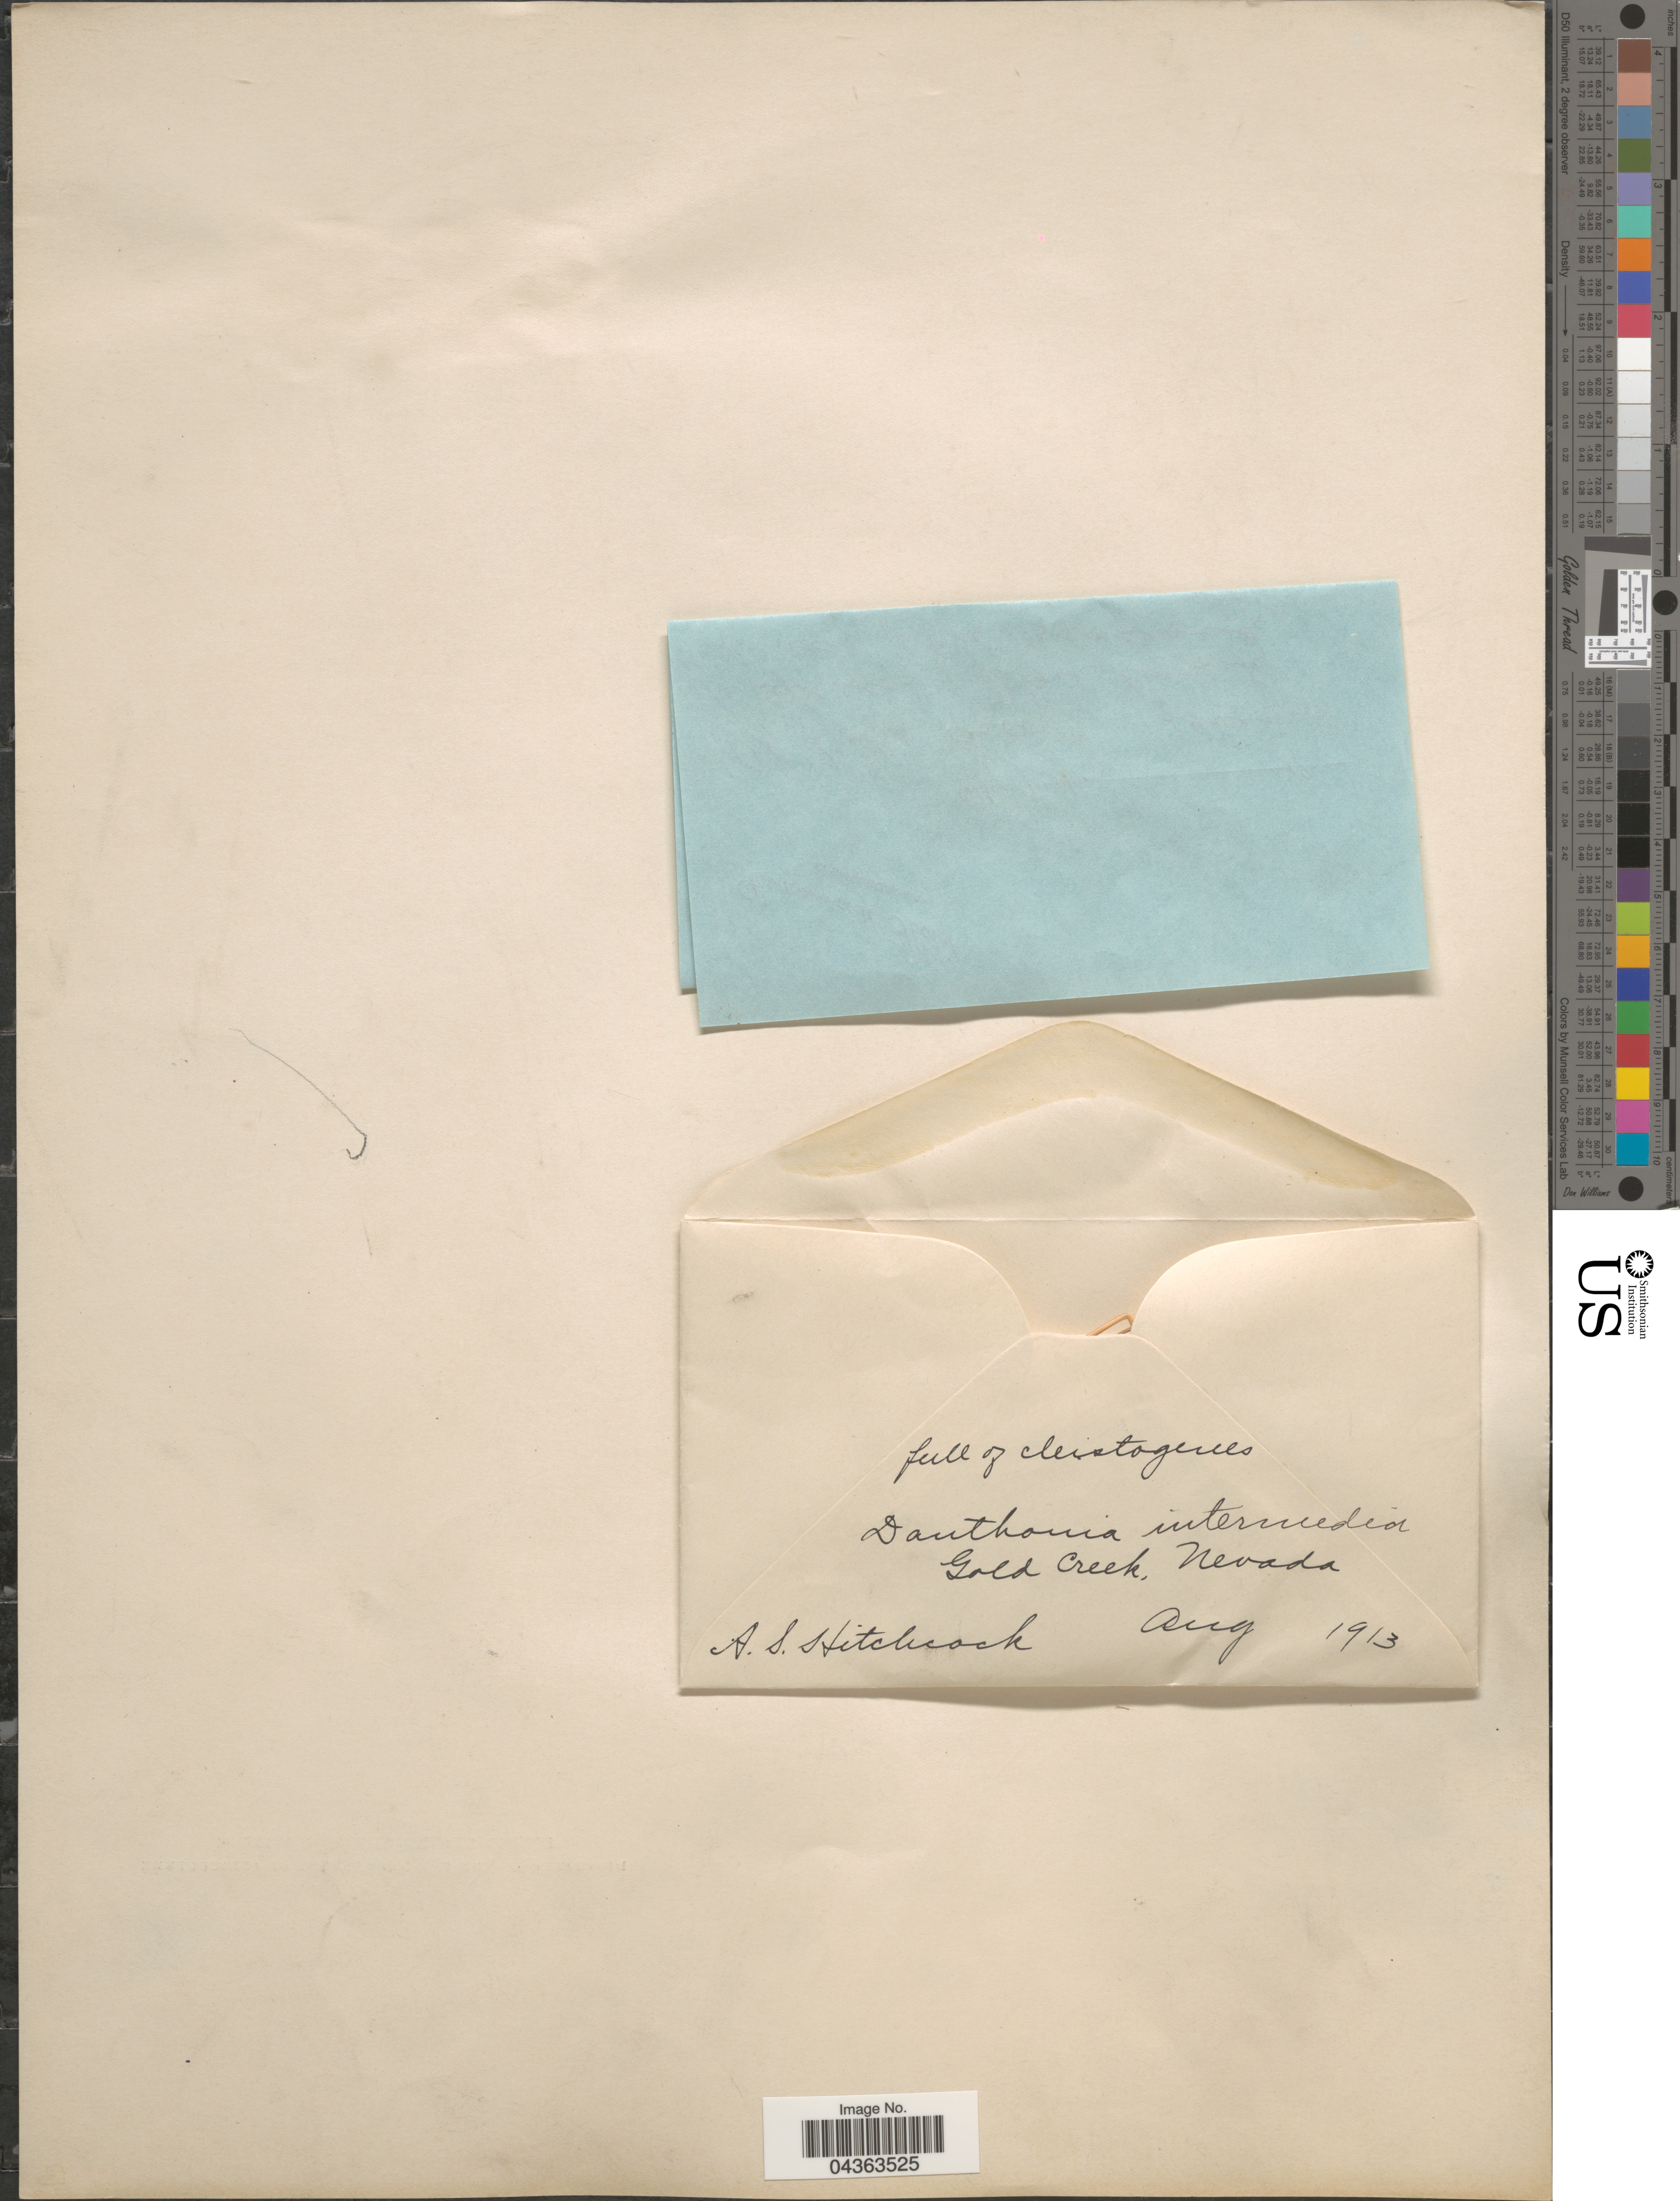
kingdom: Plantae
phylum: Tracheophyta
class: Liliopsida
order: Poales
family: Poaceae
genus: Danthonia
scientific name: Danthonia intermedia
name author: Vasey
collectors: A. S. Hitchcock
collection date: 1913-08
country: United States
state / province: Nevada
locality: Gold Creek.